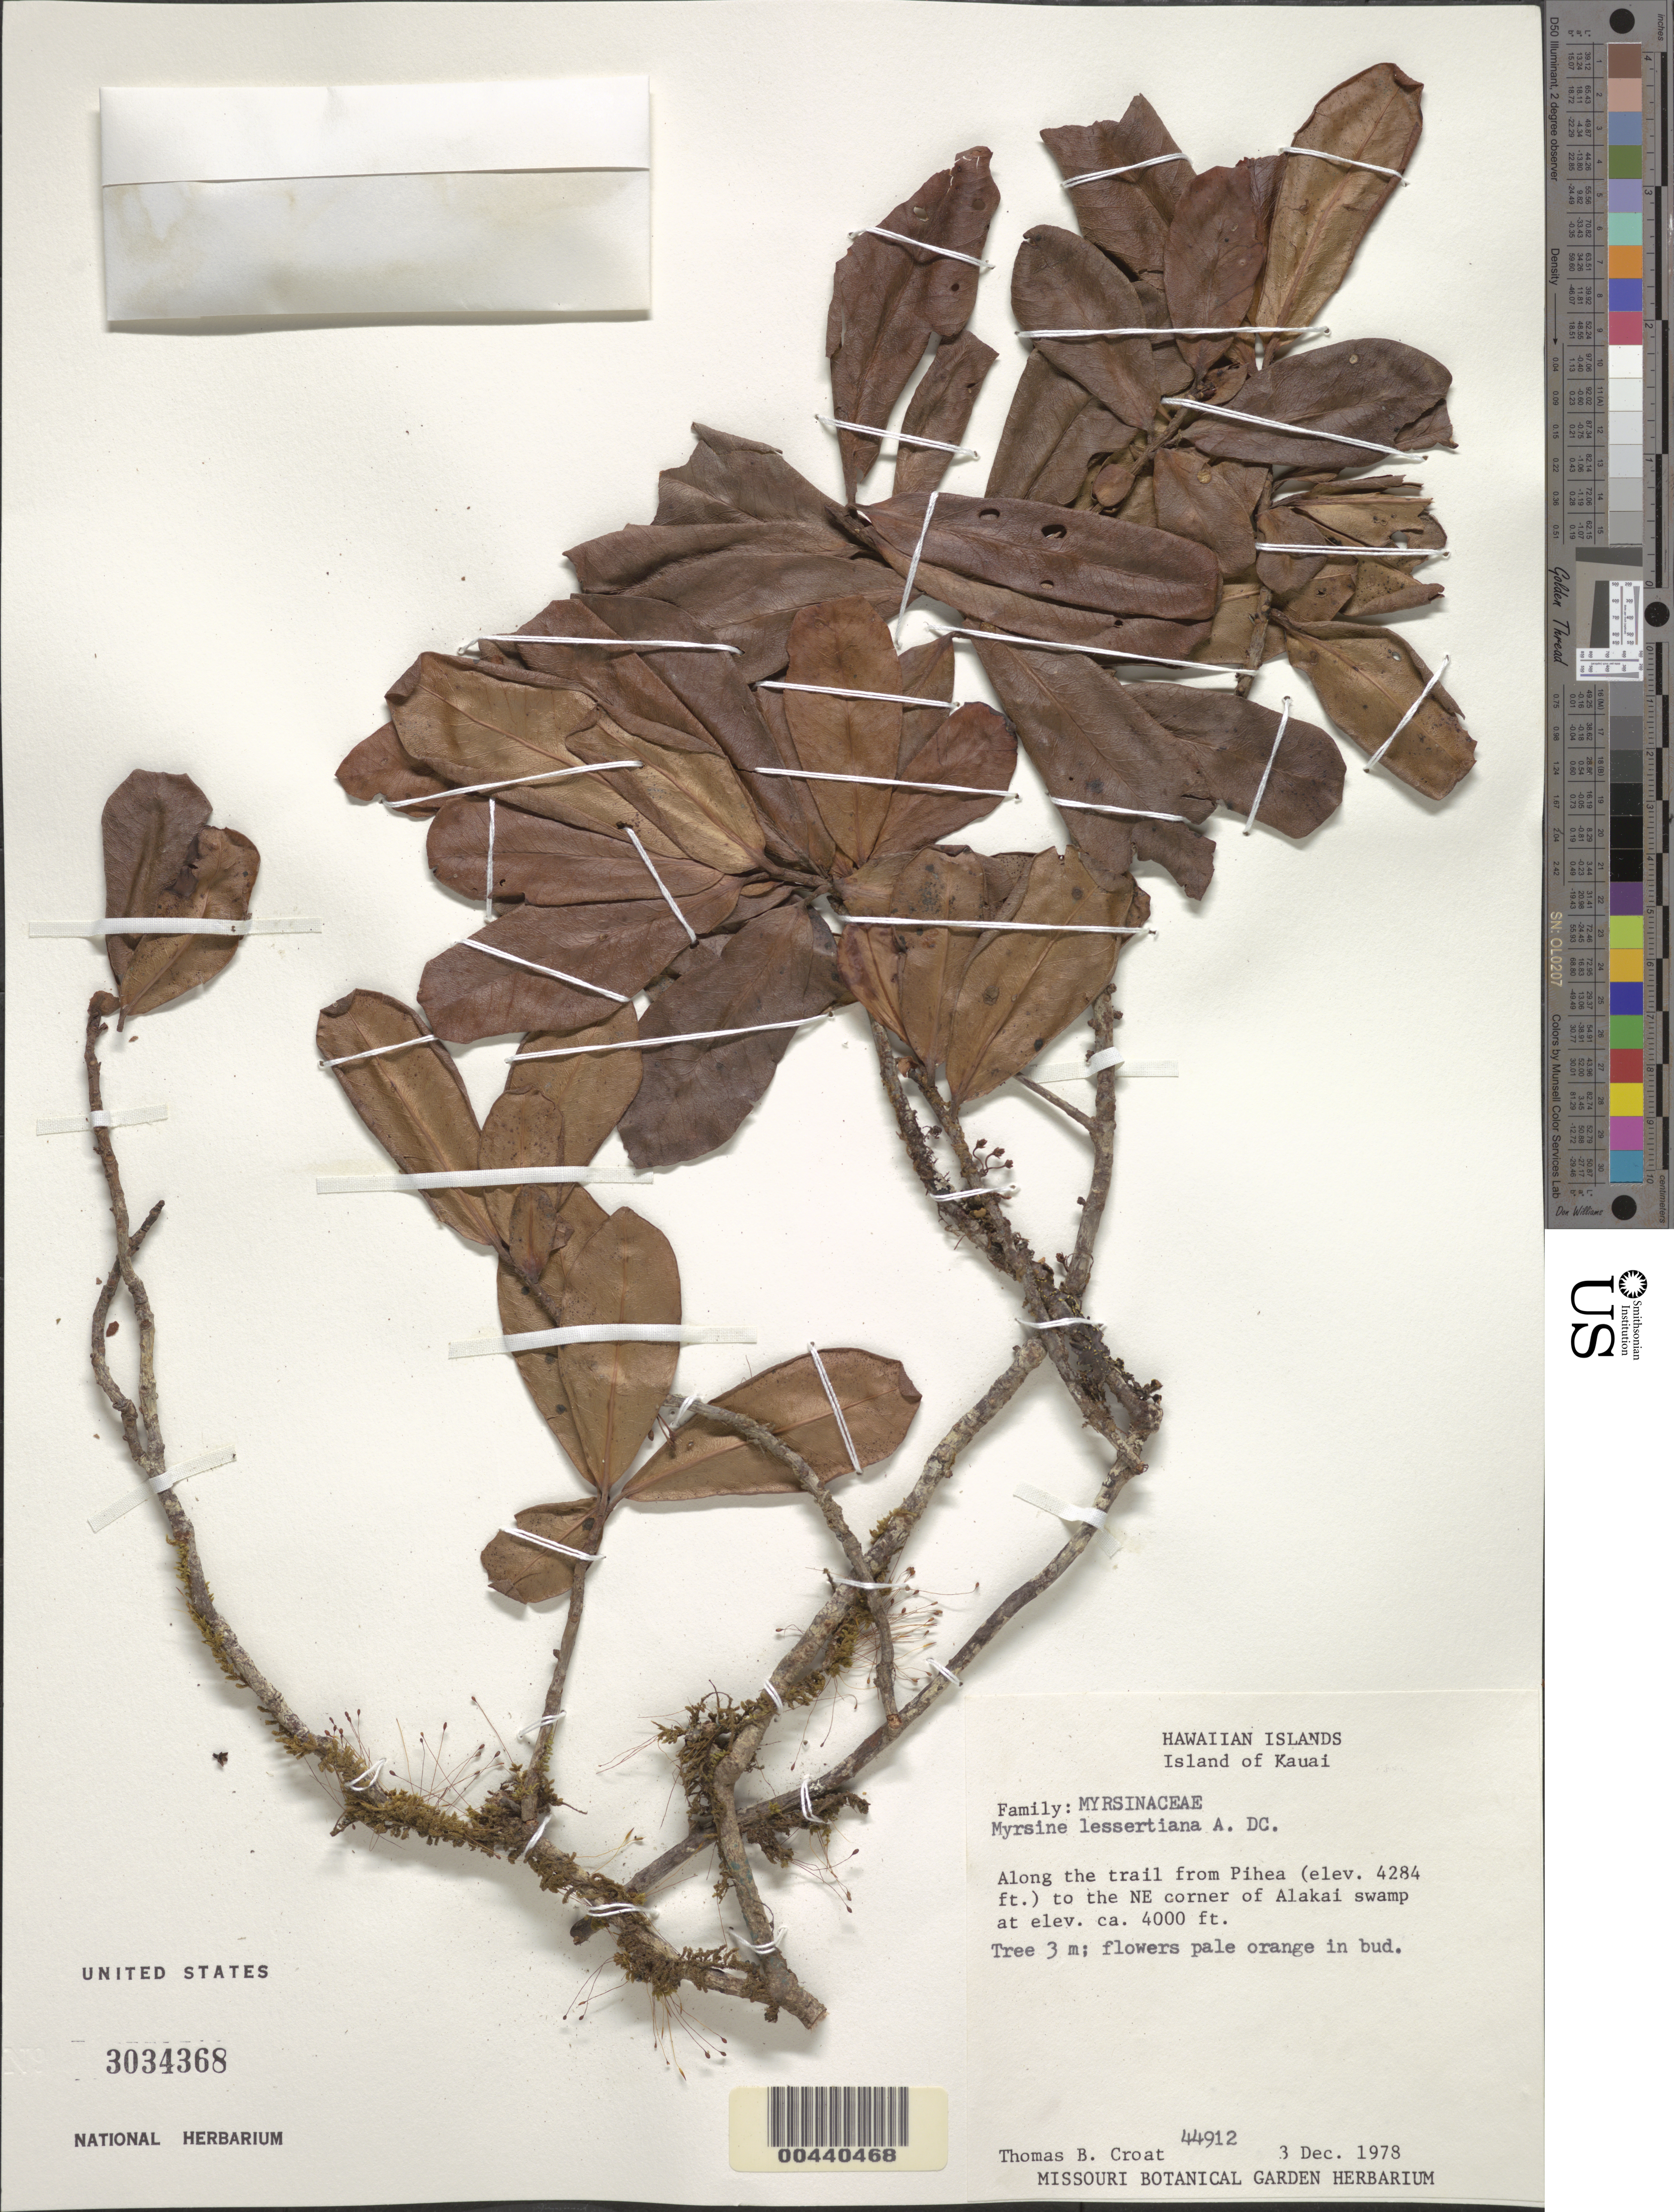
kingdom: Plantae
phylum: Tracheophyta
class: Magnoliopsida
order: Ericales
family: Primulaceae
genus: Myrsine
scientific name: Myrsine lessertiana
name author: A. DC.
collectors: T. B. Croat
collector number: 44912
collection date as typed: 3 Dec 1978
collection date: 1978-12-03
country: United States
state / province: Hawaii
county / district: Kauai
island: Kaua'i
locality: Along the trail from Pihea to NE corner of Alakai swamp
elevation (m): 1219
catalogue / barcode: US 3034368